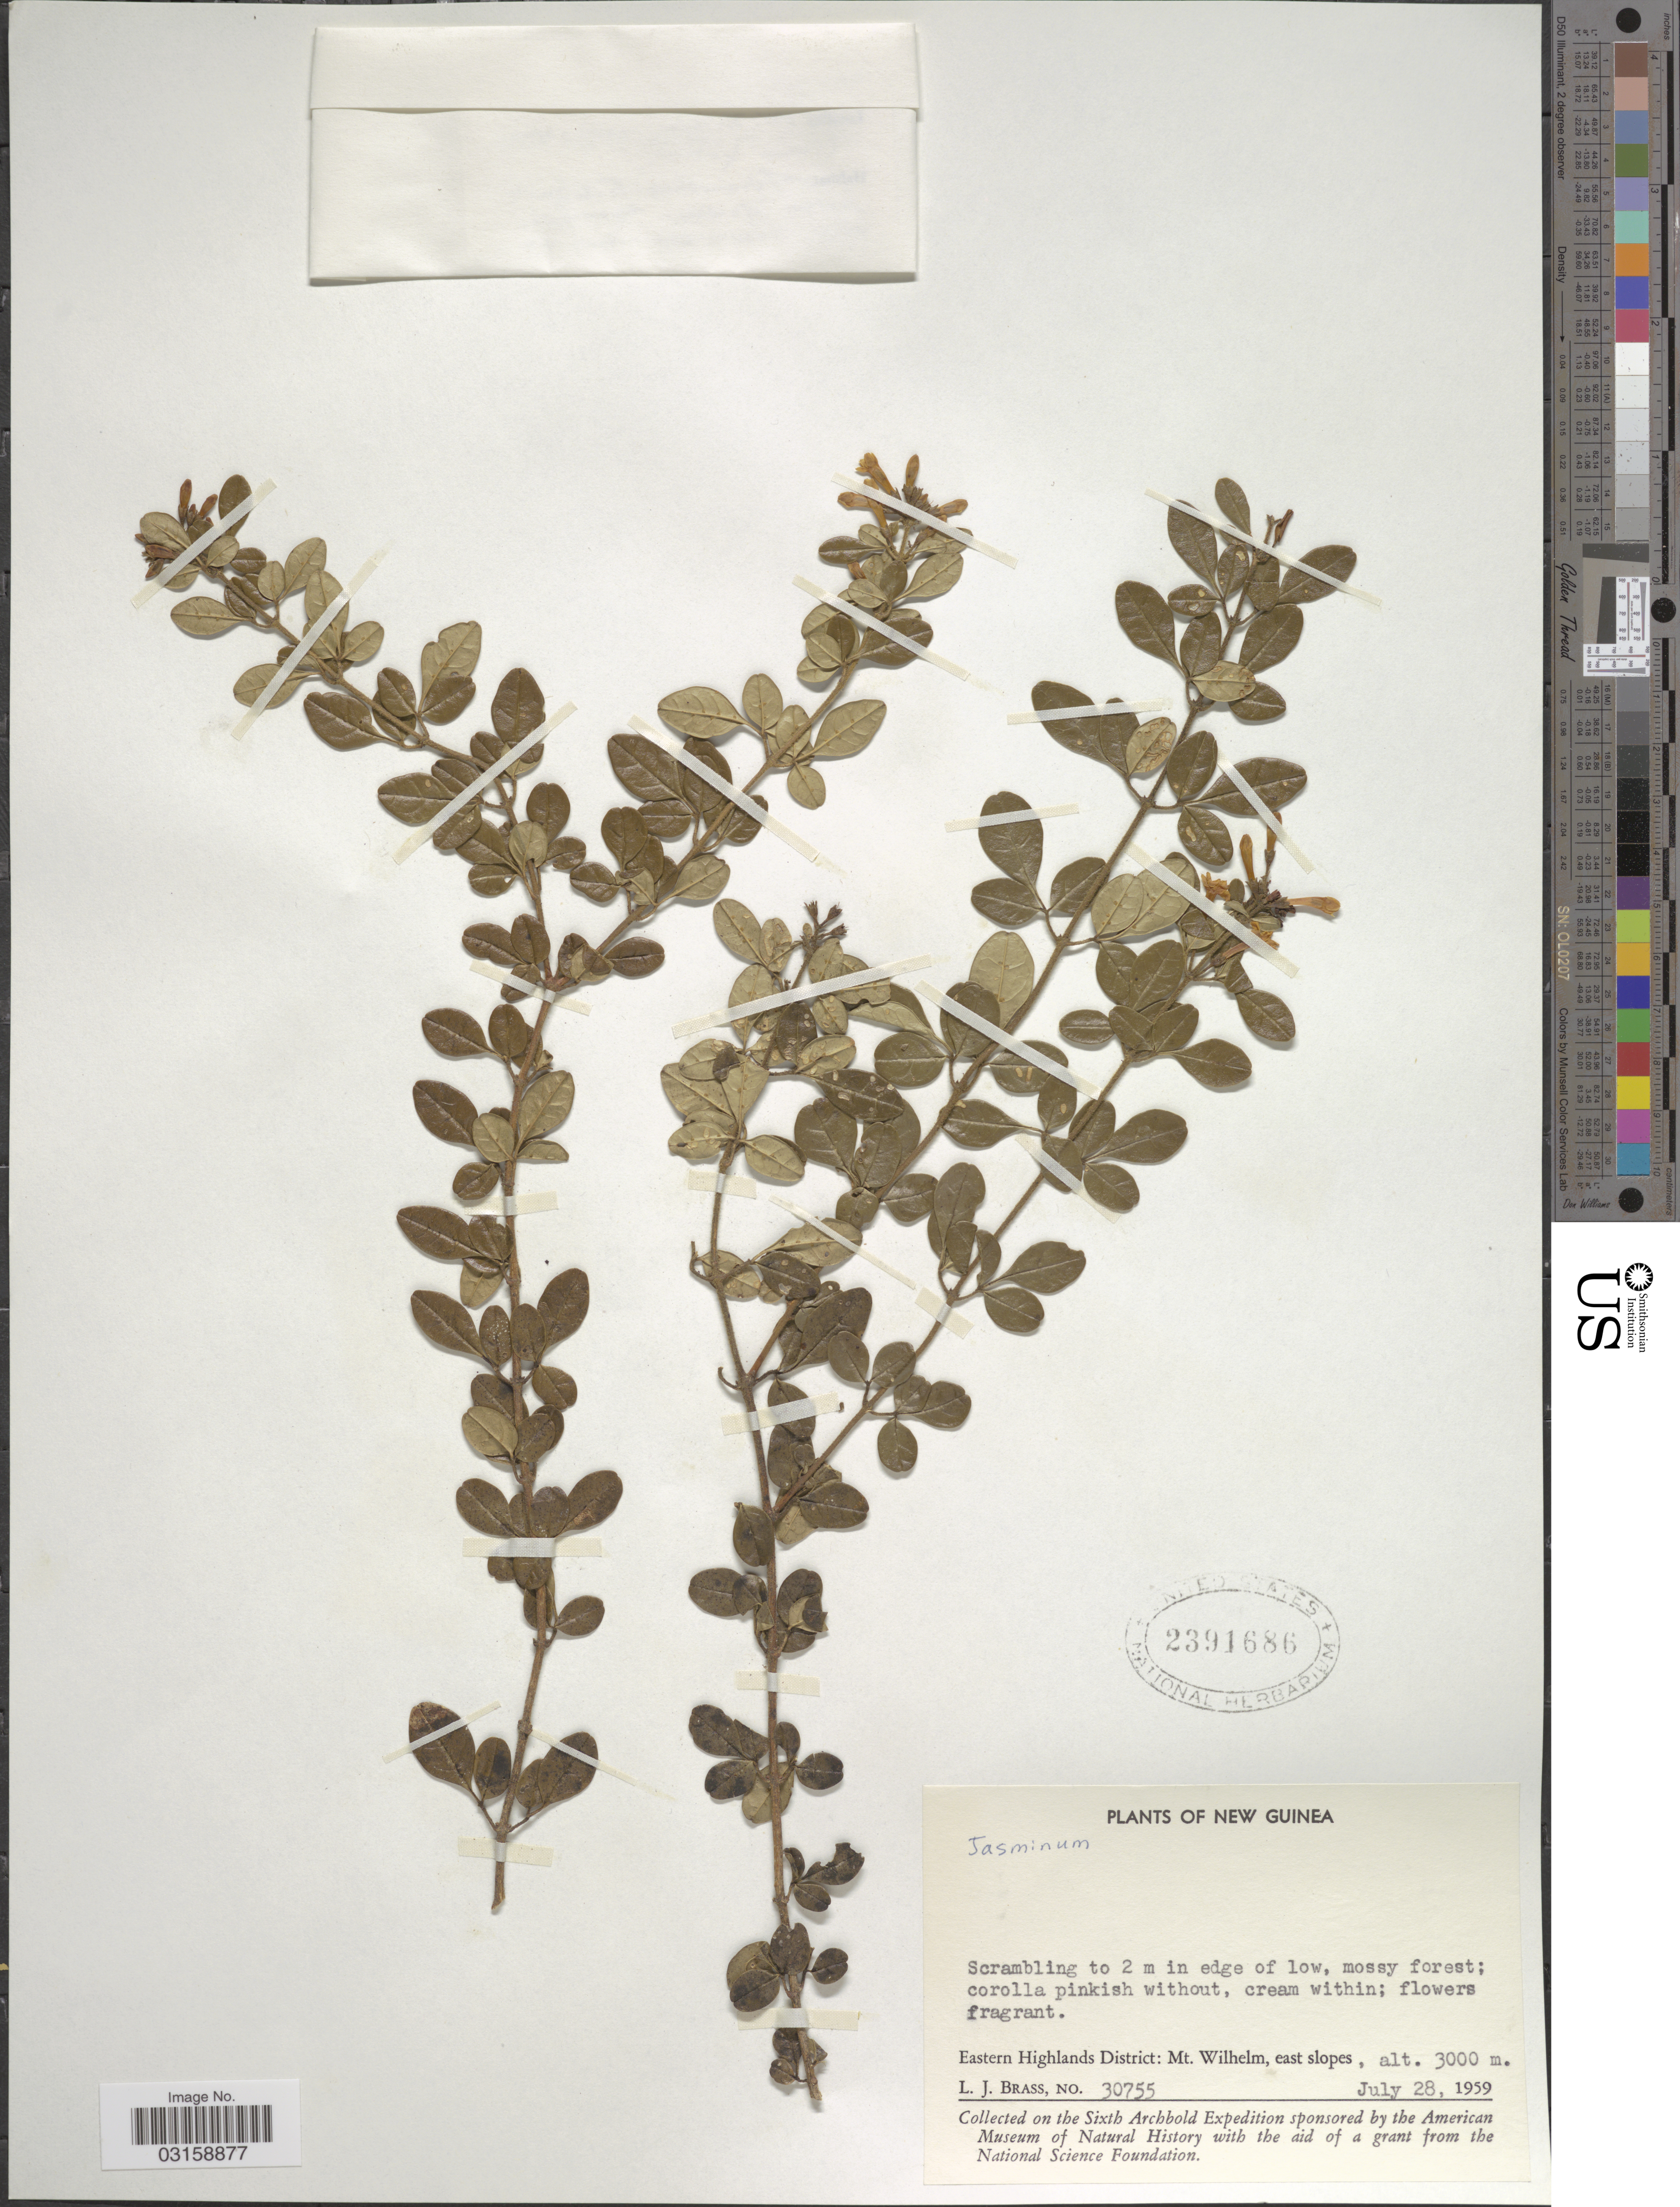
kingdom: Plantae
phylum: Tracheophyta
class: Magnoliopsida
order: Lamiales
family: Oleaceae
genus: Jasminum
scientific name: Jasminum sp.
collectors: L. J. Brass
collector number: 30755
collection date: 1959-07-28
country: Papua New Guinea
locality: New Guinea. Eastern Highlands District: Mt. Wilhelm, east slopes.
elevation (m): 3000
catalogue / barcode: US 2391686